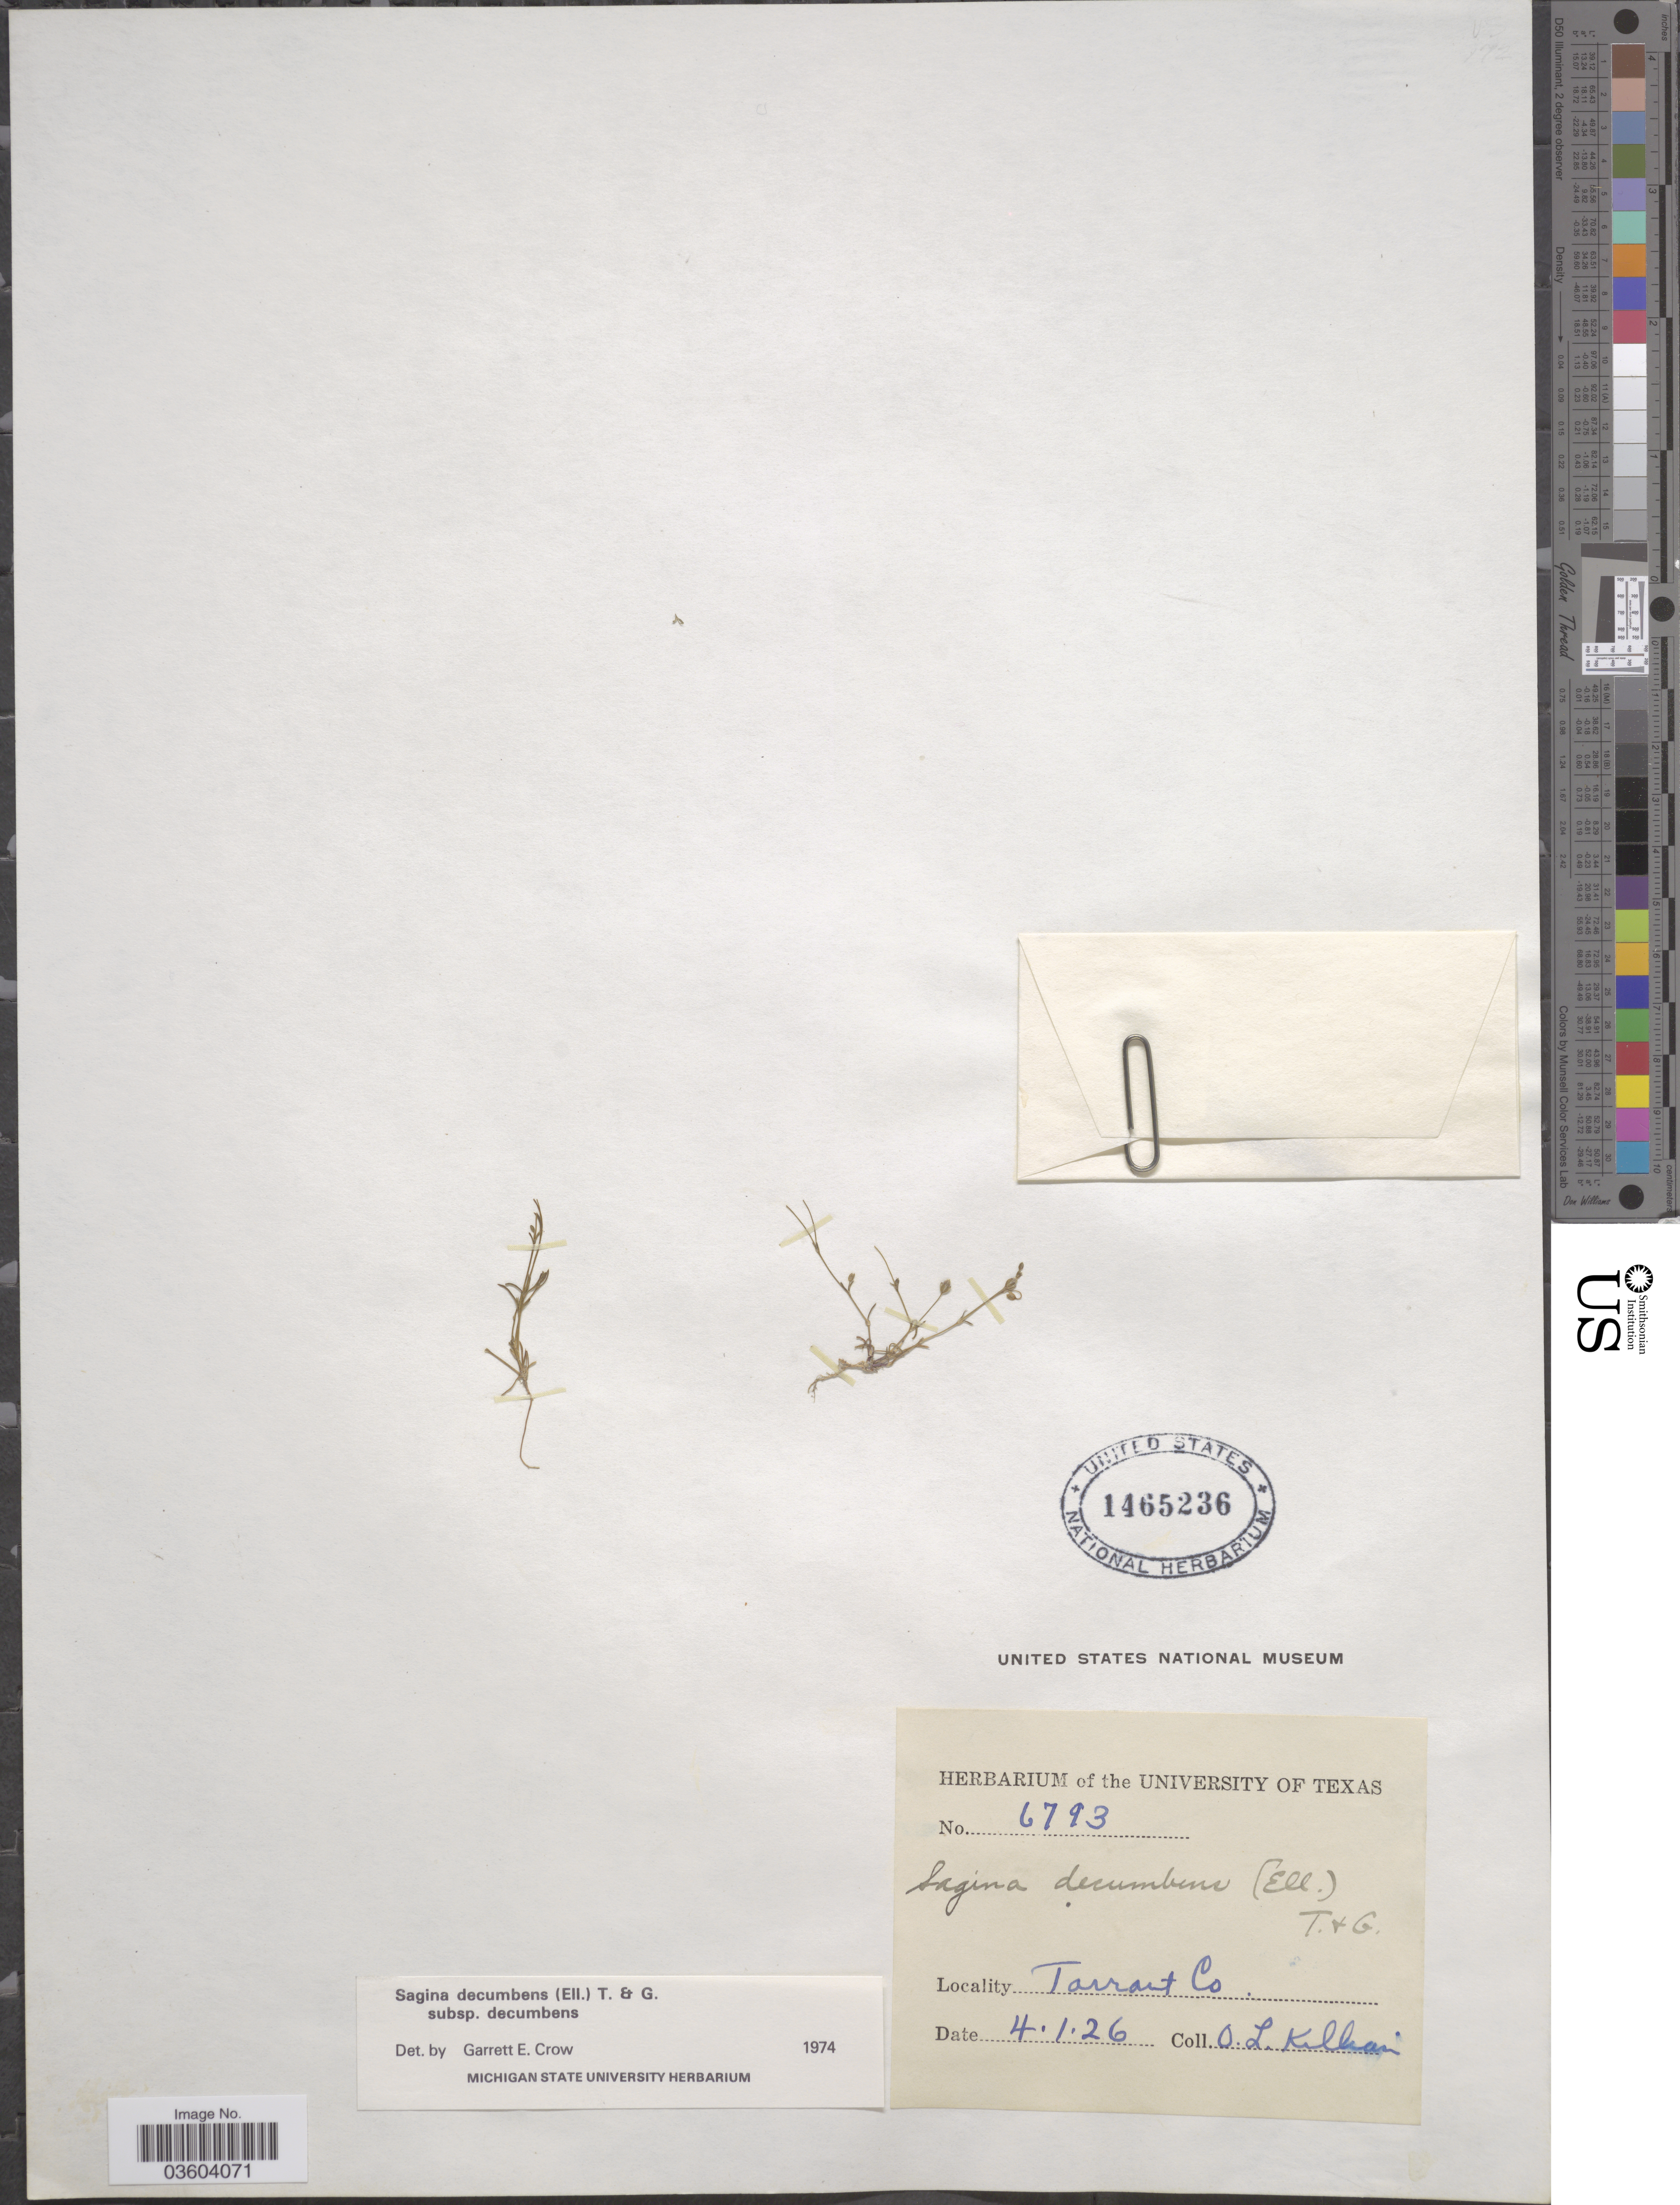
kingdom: Plantae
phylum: Tracheophyta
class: Magnoliopsida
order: Caryophyllales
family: Caryophyllaceae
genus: Sagina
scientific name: Sagina decumbens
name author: (Elliott) Torr. & A. Gray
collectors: O. Kellian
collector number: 6793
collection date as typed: Transcribed d/m/y: 1/4/26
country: United States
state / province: Texas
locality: Tarrant Co.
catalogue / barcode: US 1465236